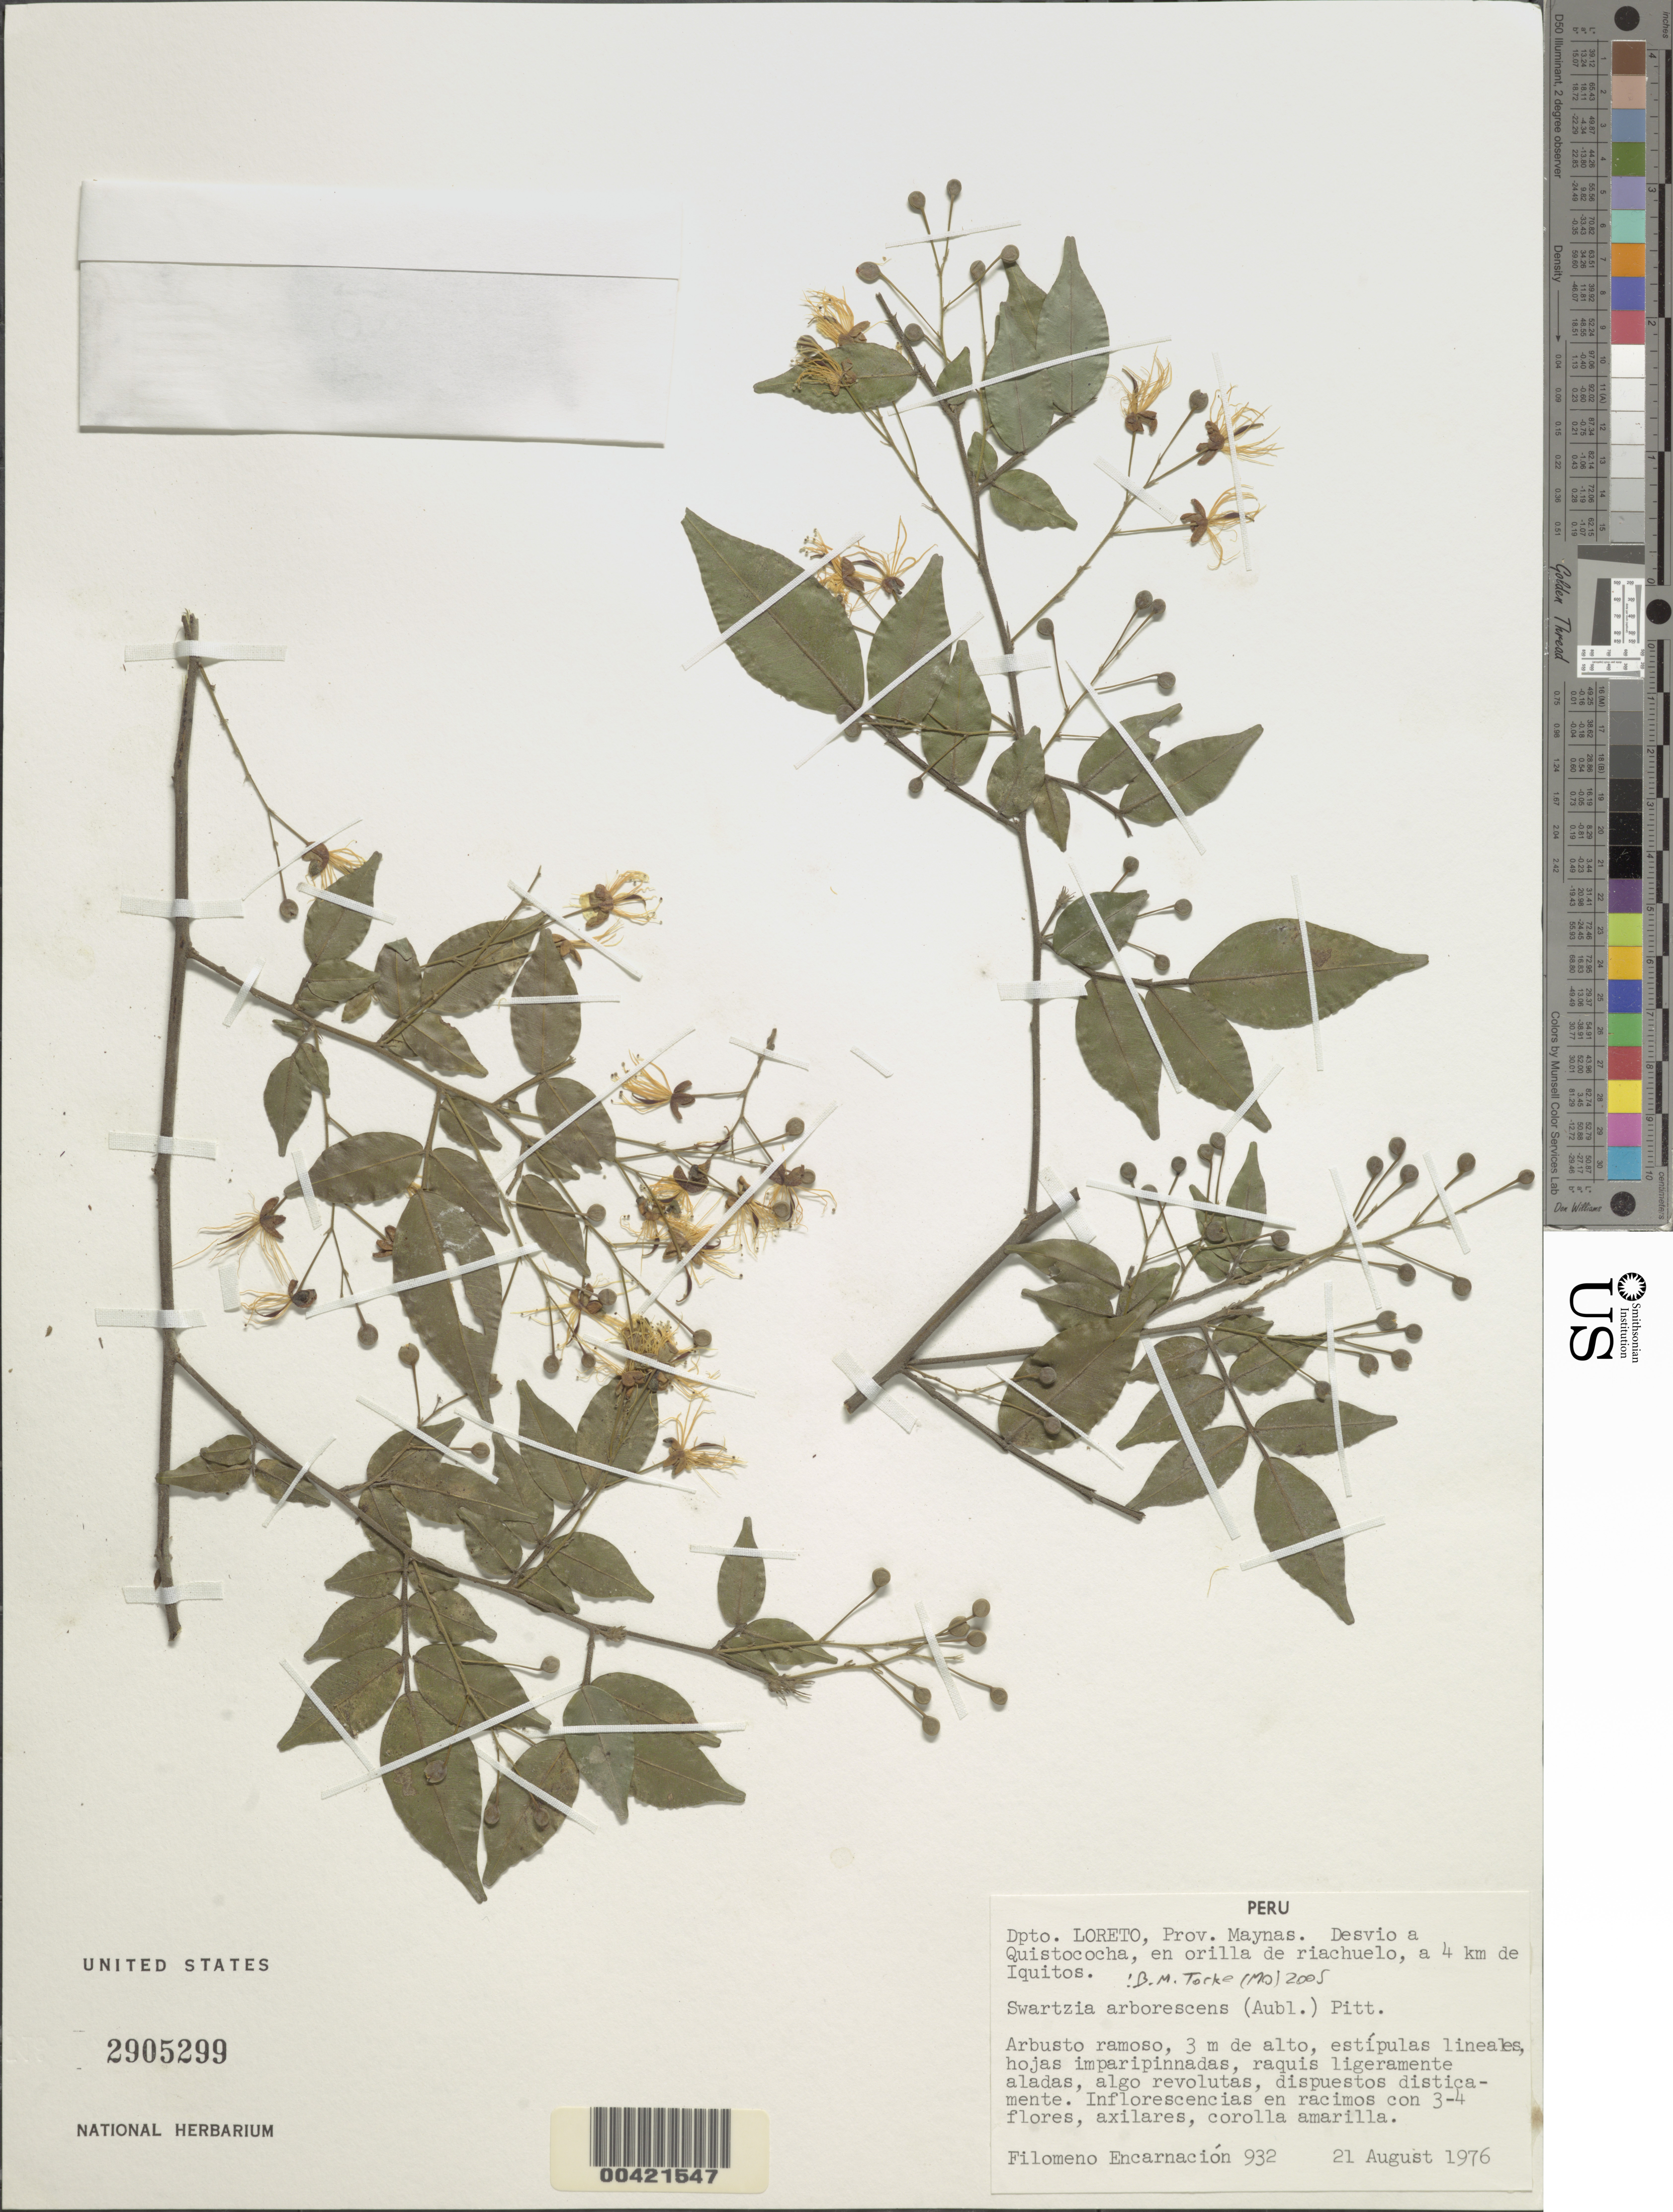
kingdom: Plantae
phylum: Tracheophyta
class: Magnoliopsida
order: Fabales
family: Fabaceae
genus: Swartzia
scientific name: Swartzia arborescens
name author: (Aubl.) Pittier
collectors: F. Encarnación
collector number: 932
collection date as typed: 21 Aug 1976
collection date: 1976-08-21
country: Peru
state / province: Loreto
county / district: Maynas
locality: Quistococha, desvio a; en orilla de riachuelo, a 4 km de iquitos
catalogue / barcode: US 2905299